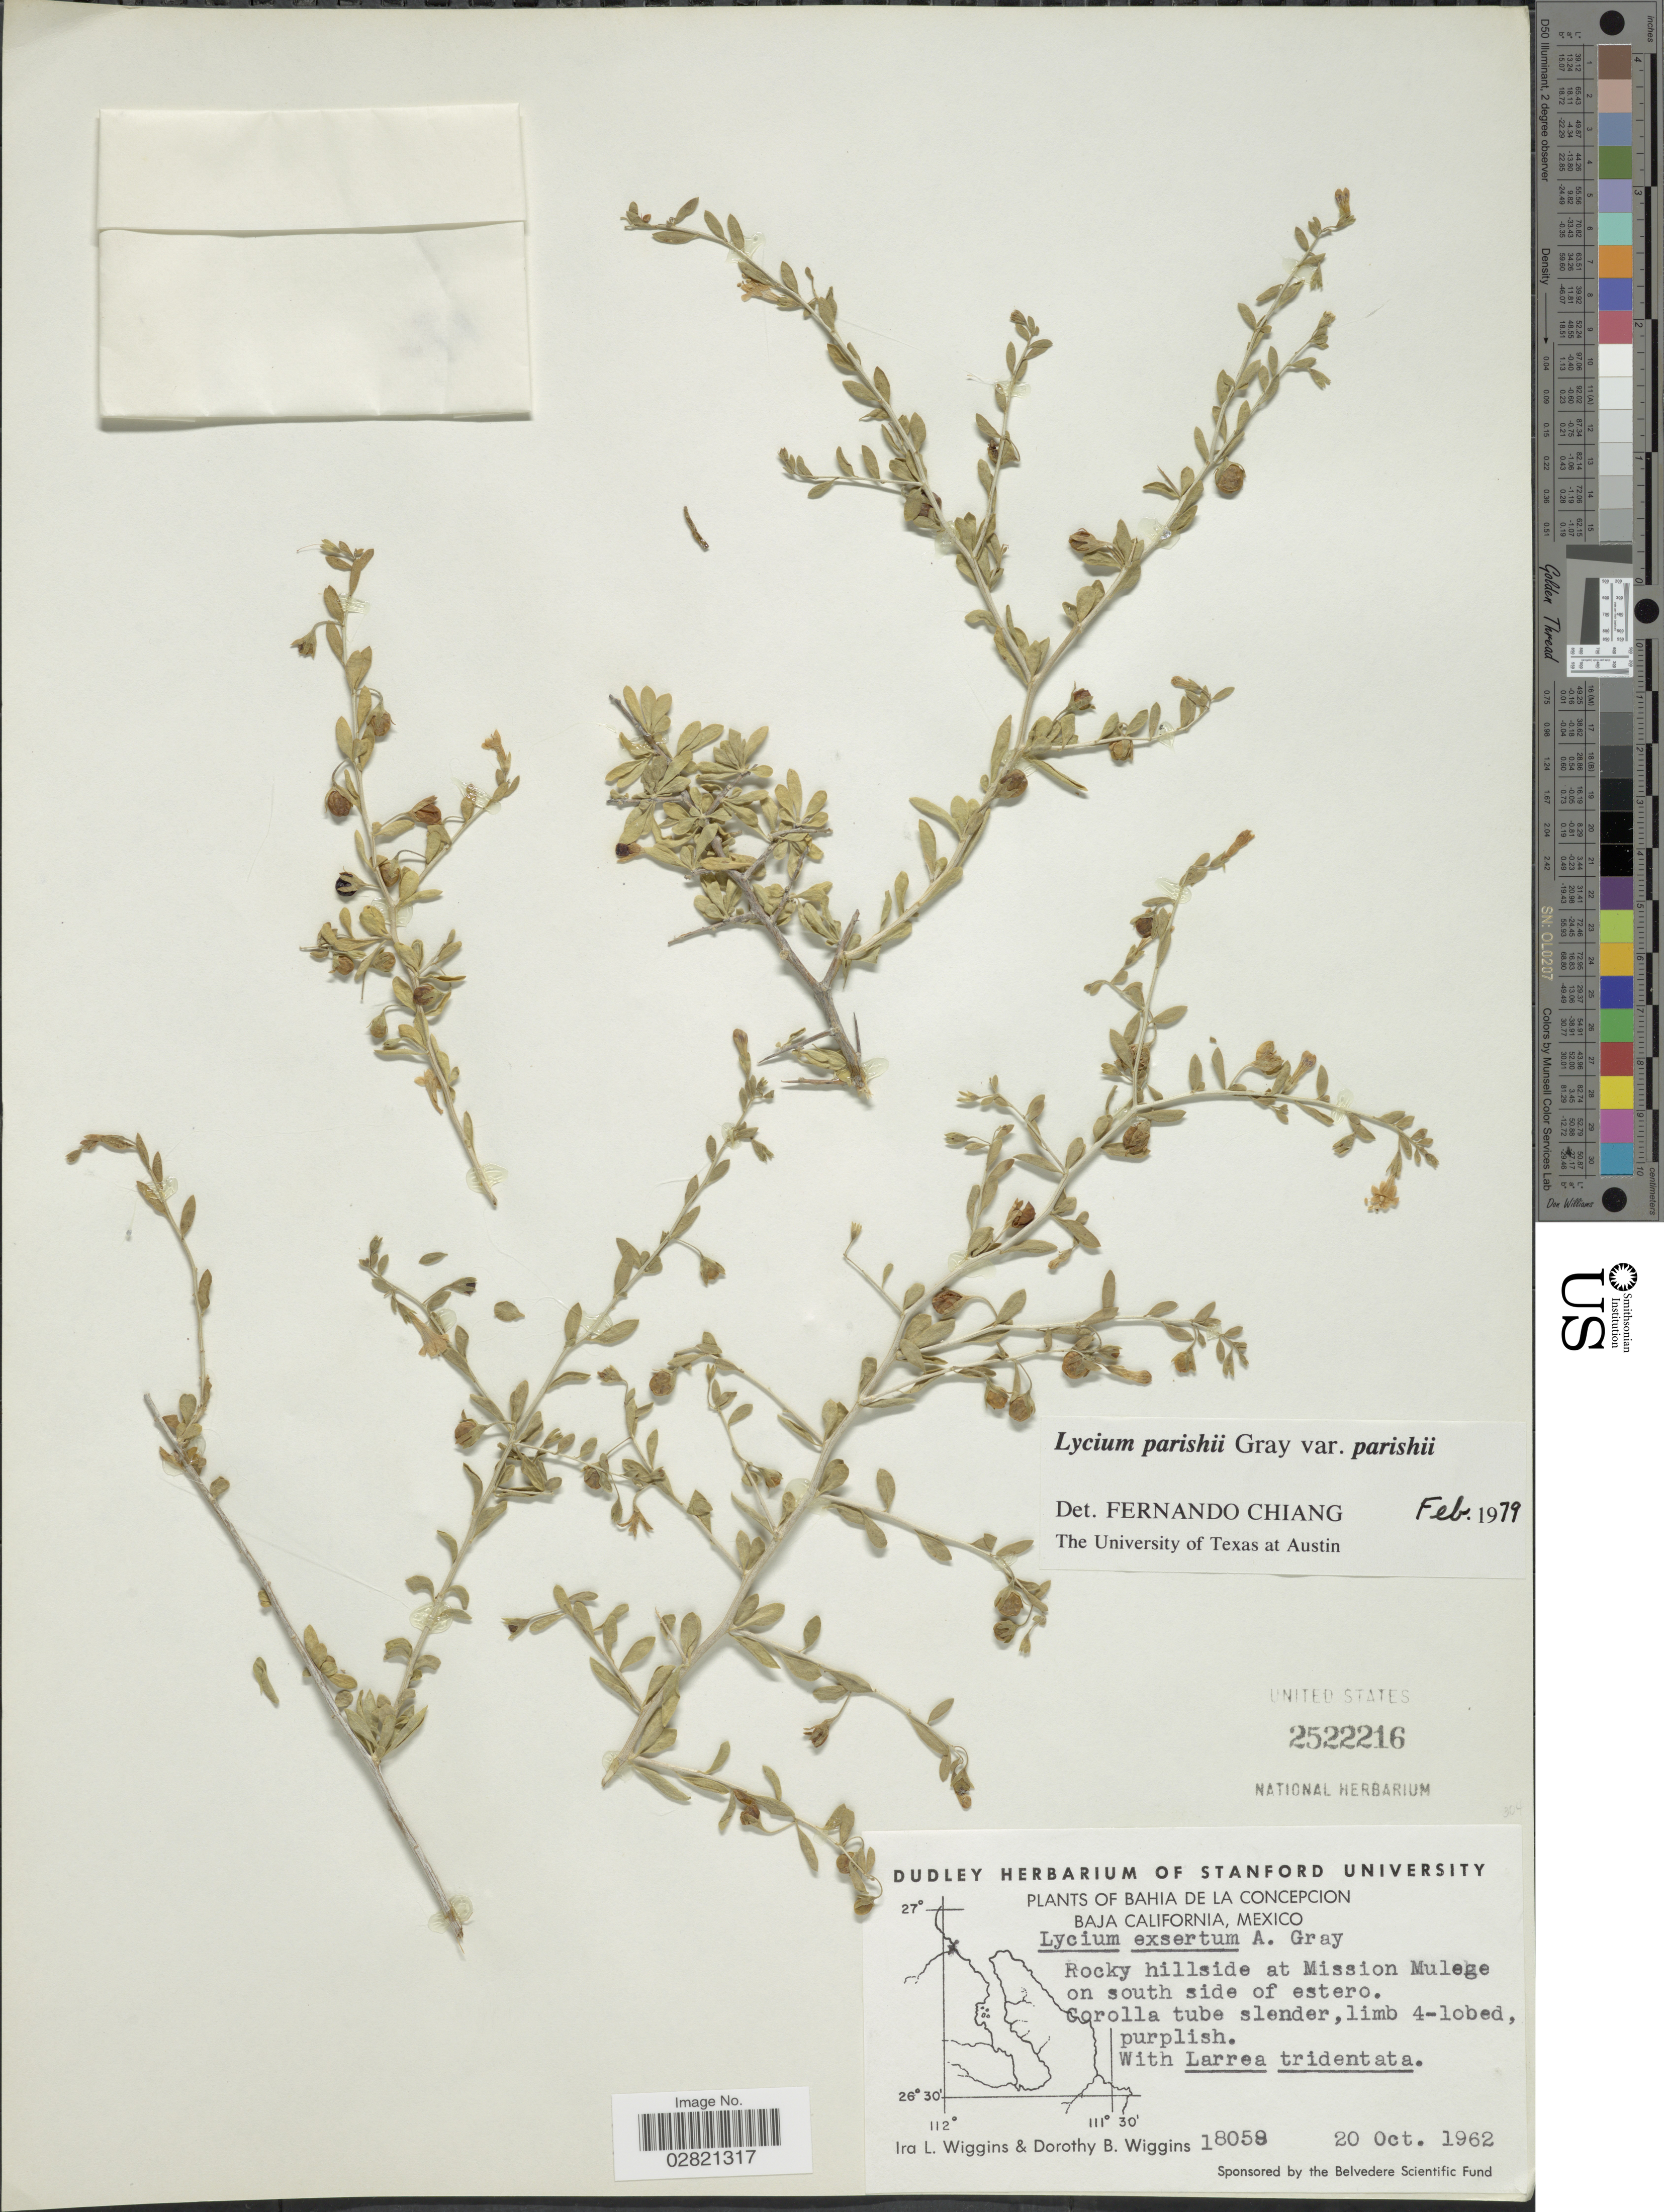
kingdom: Plantae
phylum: Tracheophyta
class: Magnoliopsida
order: Solanales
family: Solanaceae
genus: Lycium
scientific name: Lycium parishii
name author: A. Gray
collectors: I. L. Wiggins & D. B. Wiggins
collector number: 18058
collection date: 1962-10-20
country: Mexico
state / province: Baja California Sur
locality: Bahia de la Concepcion, rocky hillside at Mission Mulege on south side of estero.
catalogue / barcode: US 2522216